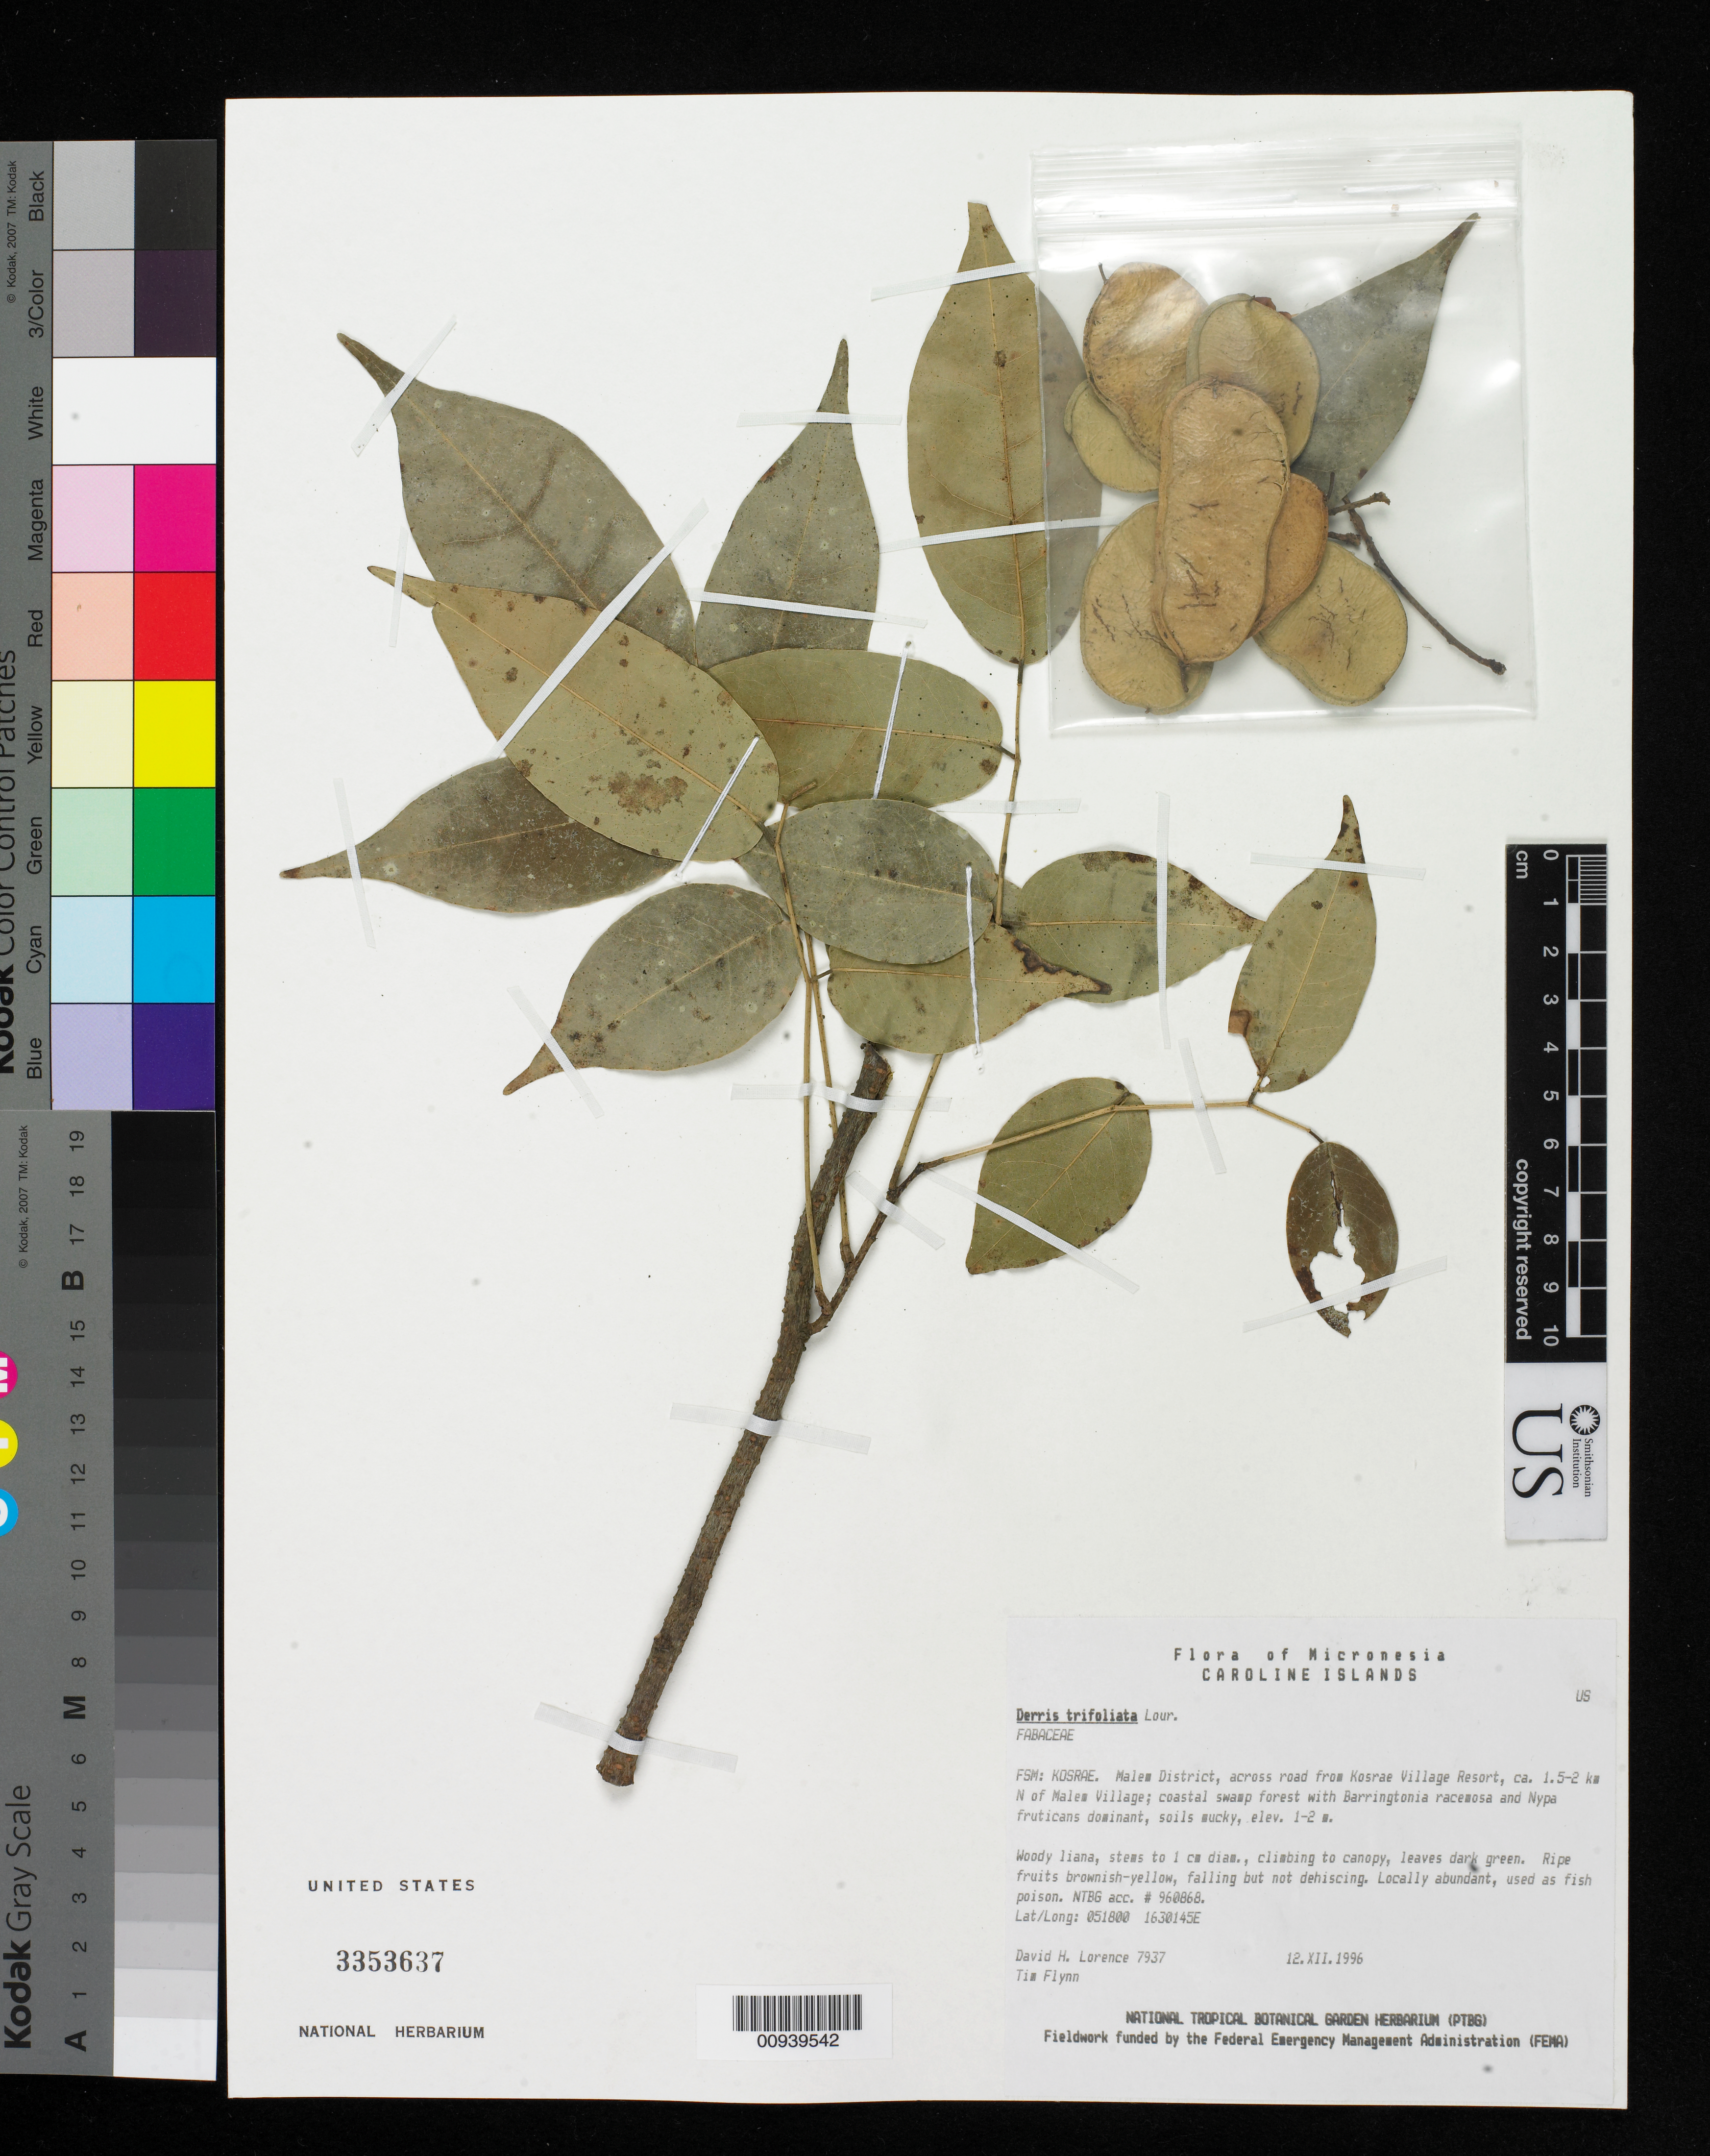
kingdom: Plantae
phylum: Tracheophyta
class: Magnoliopsida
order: Fabales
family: Fabaceae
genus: Derris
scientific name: Derris trifoliata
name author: Lour.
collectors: D. Lorence & T. W. Flynn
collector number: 7937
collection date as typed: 12 Dec 1996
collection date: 1996-12-12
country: Micronesia, Federated States of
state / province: Kosrae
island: Kosrae [Kusaie]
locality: Malem district, across road from Kosrae Village Resort, ca. 1.5-2 km N of Malem village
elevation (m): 1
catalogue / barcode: US 3353637